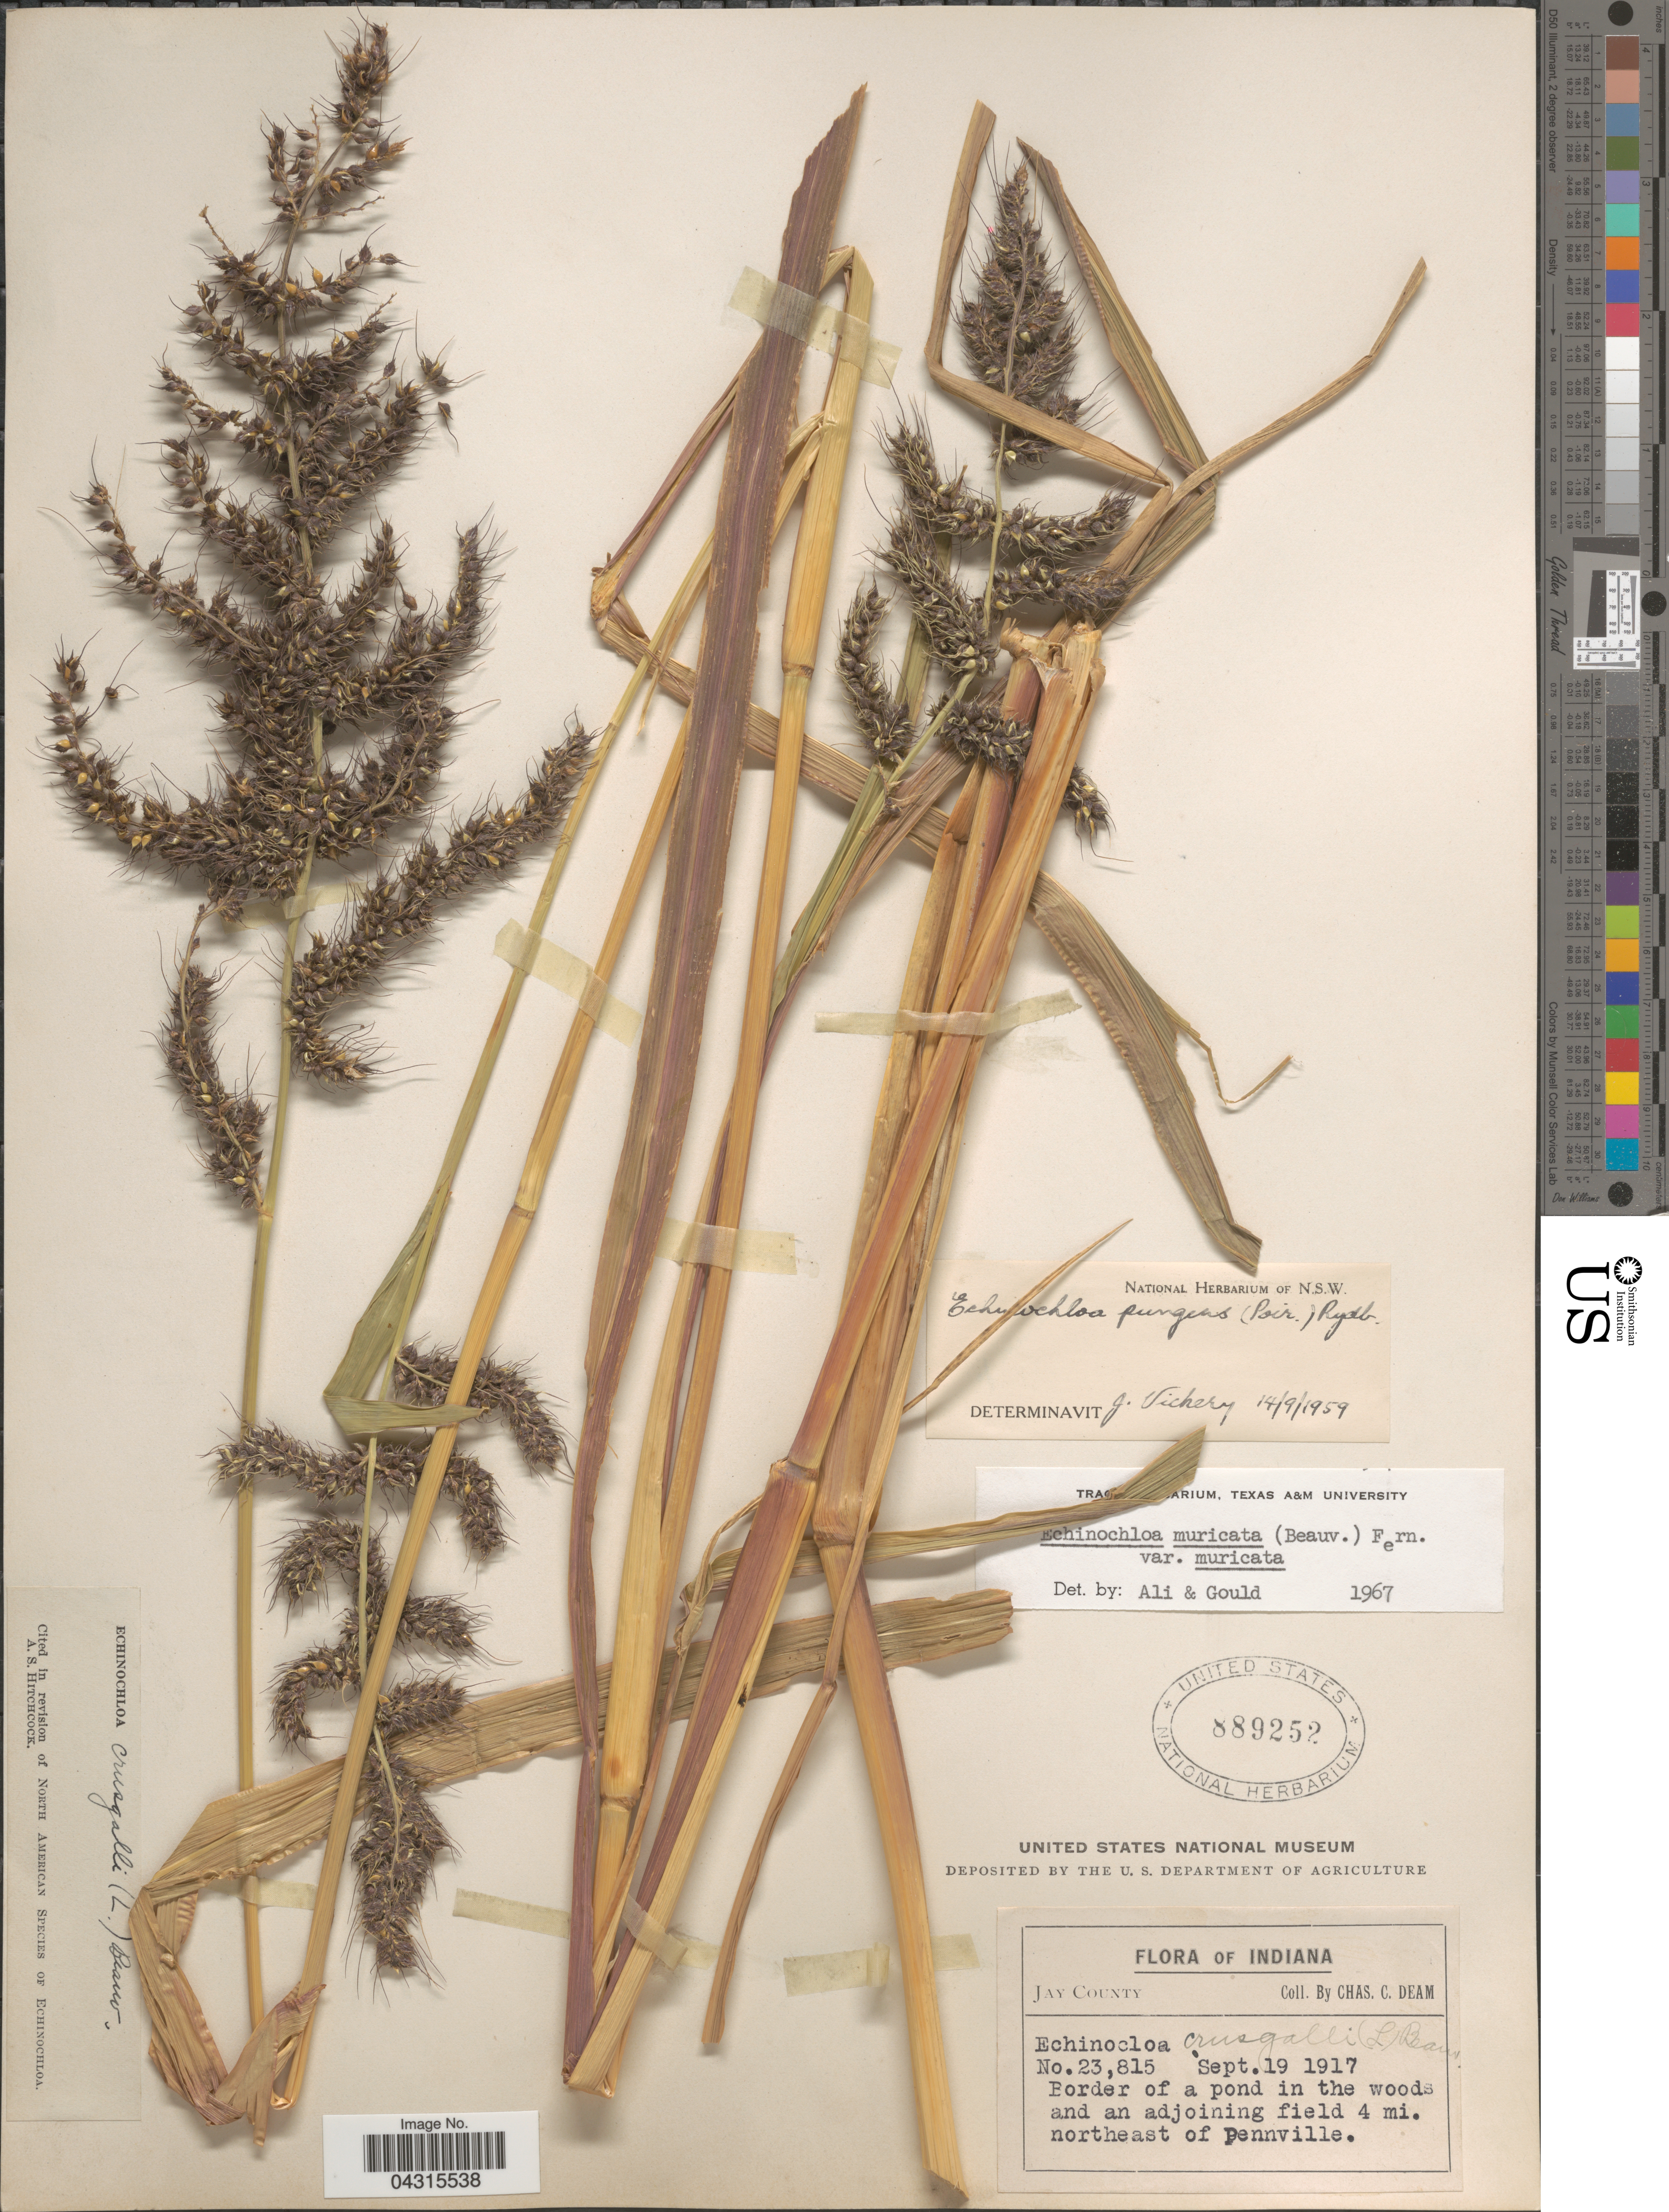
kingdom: Plantae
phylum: Tracheophyta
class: Liliopsida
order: Poales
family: Poaceae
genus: Echinochloa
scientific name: Echinochloa muricata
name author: (P. Beauv.) Fernald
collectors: C. C. Deam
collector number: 23815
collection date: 1917-09-19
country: United States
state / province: Indiana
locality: Jay County. Border of a pond in the woods and an adjoining field 4 mi, northeast of Pennville.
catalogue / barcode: US 889252